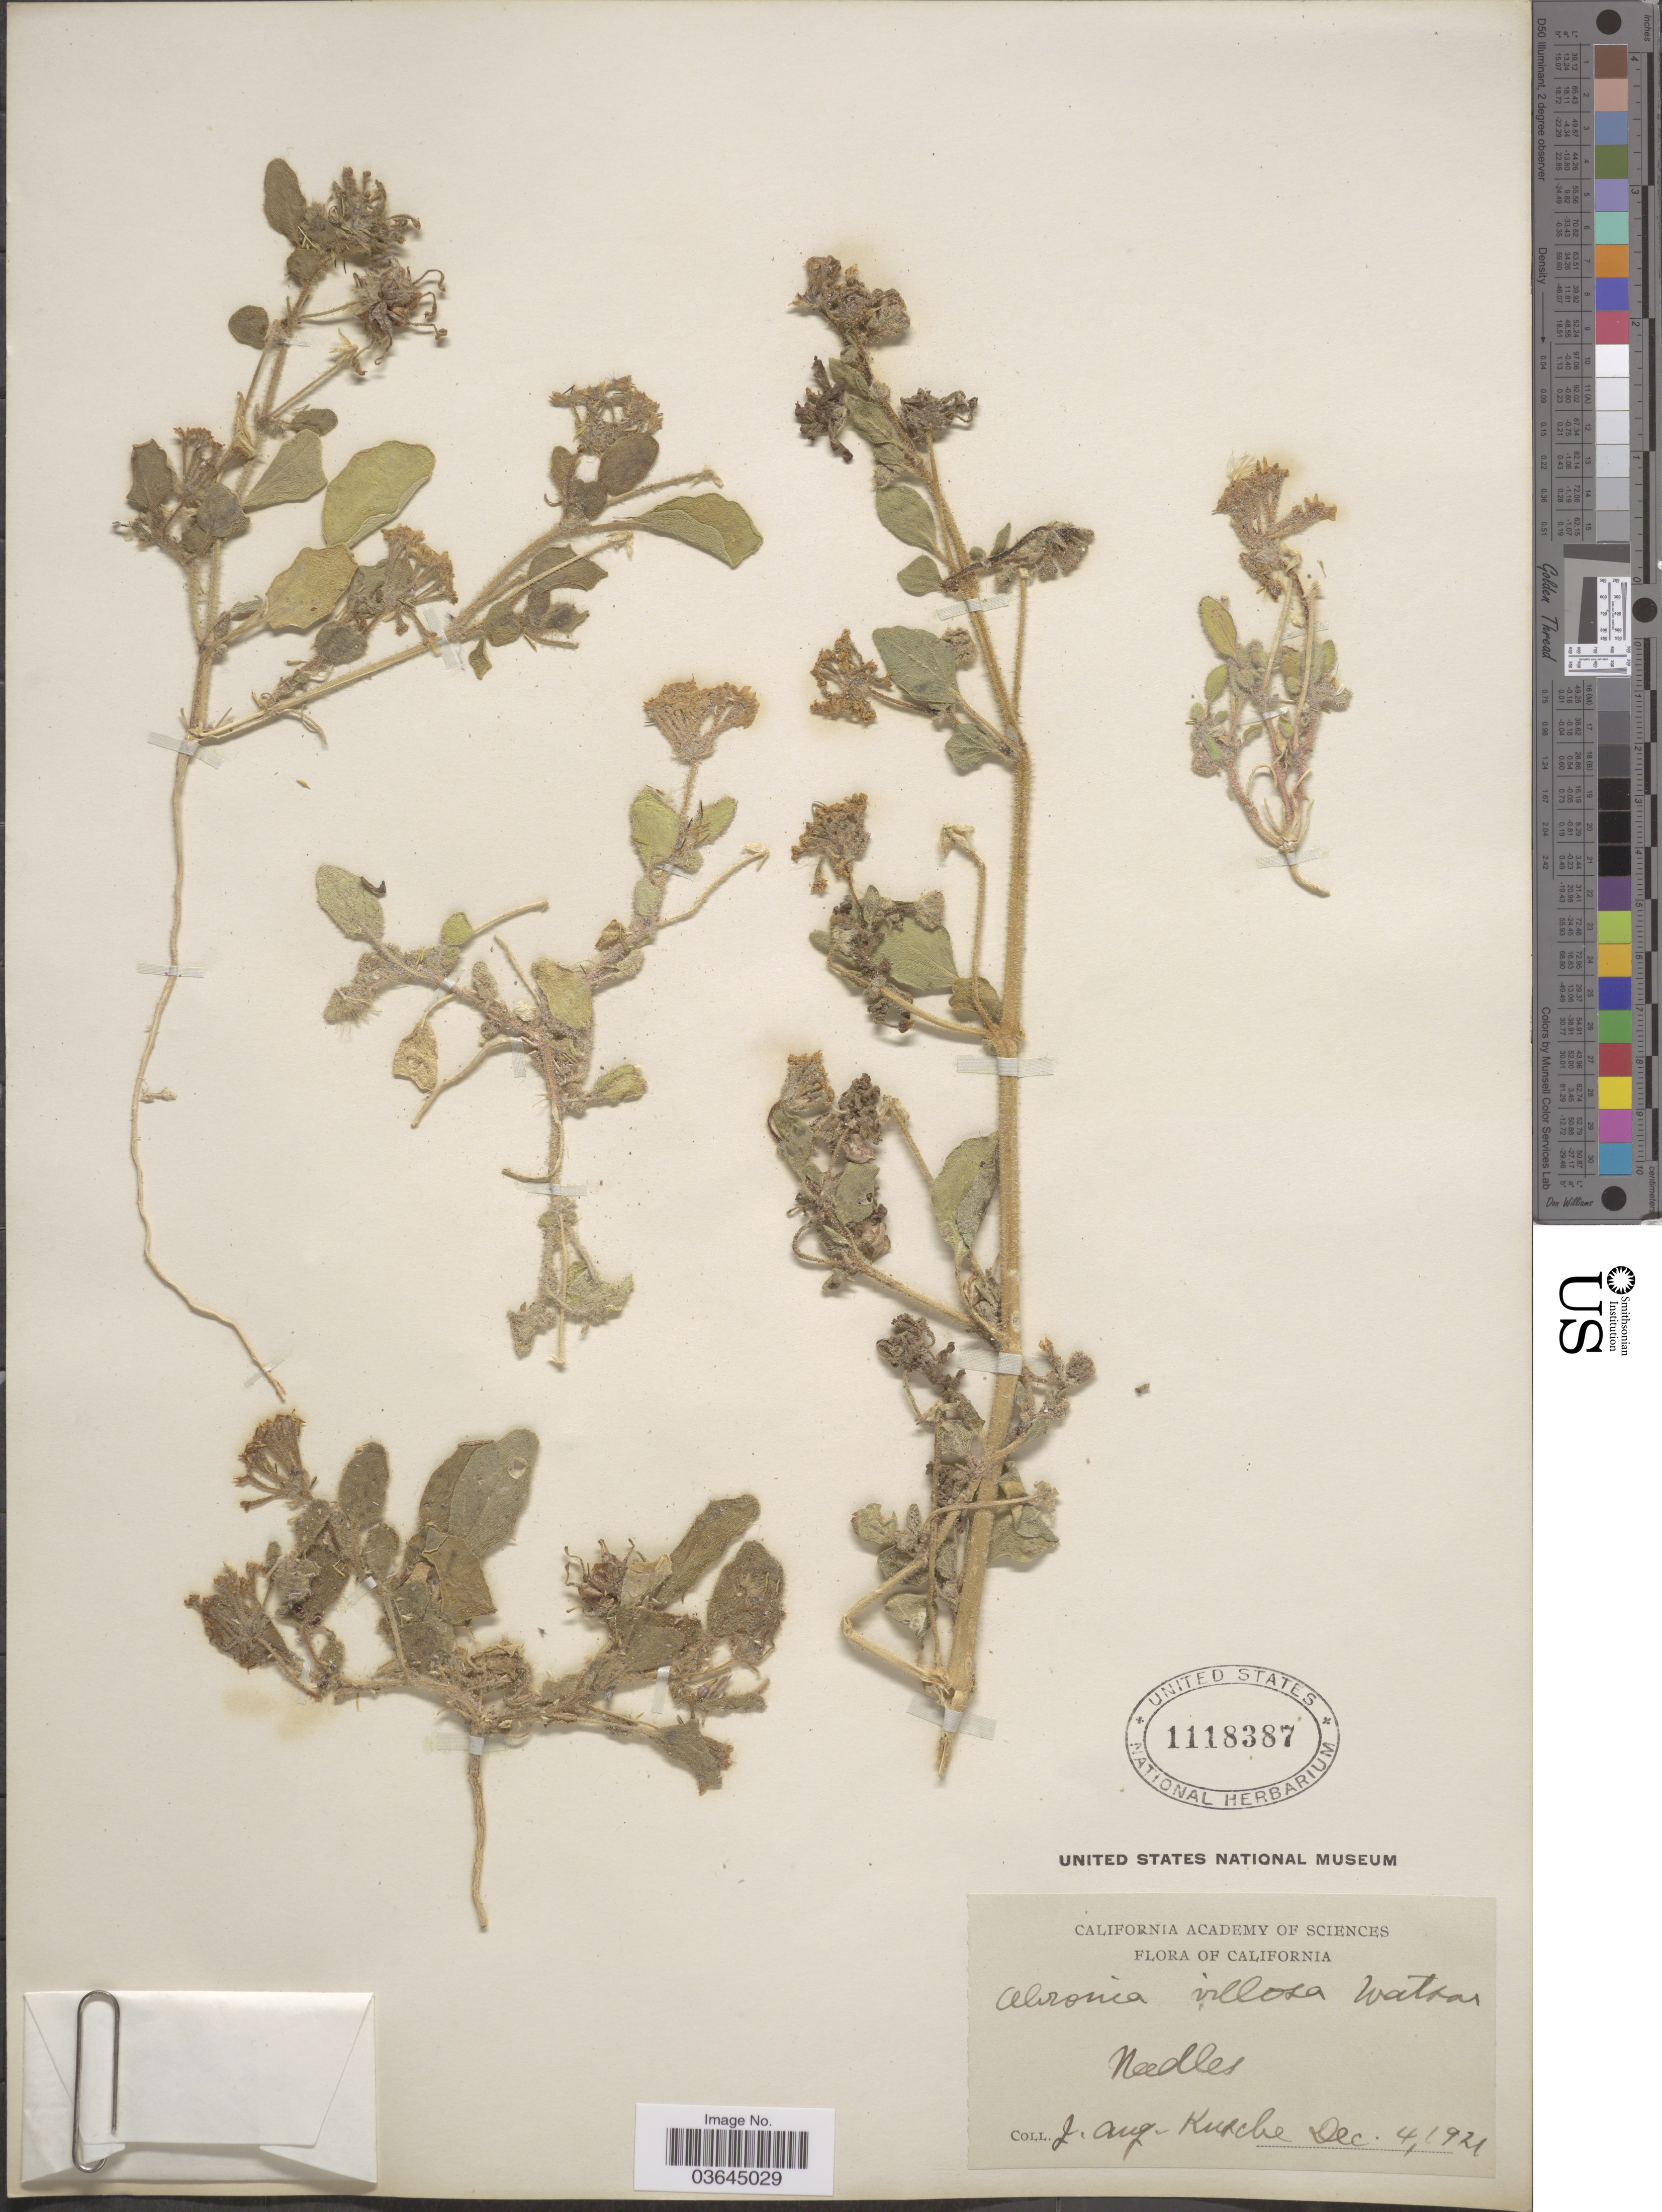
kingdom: Plantae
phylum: Tracheophyta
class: Magnoliopsida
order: Caryophyllales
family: Nyctaginaceae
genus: Abronia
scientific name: Abronia villosa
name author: S. Watson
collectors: J. Kusche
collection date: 1921-12-04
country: United States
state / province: California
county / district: San Bernardino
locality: Needles.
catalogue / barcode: US 1118387